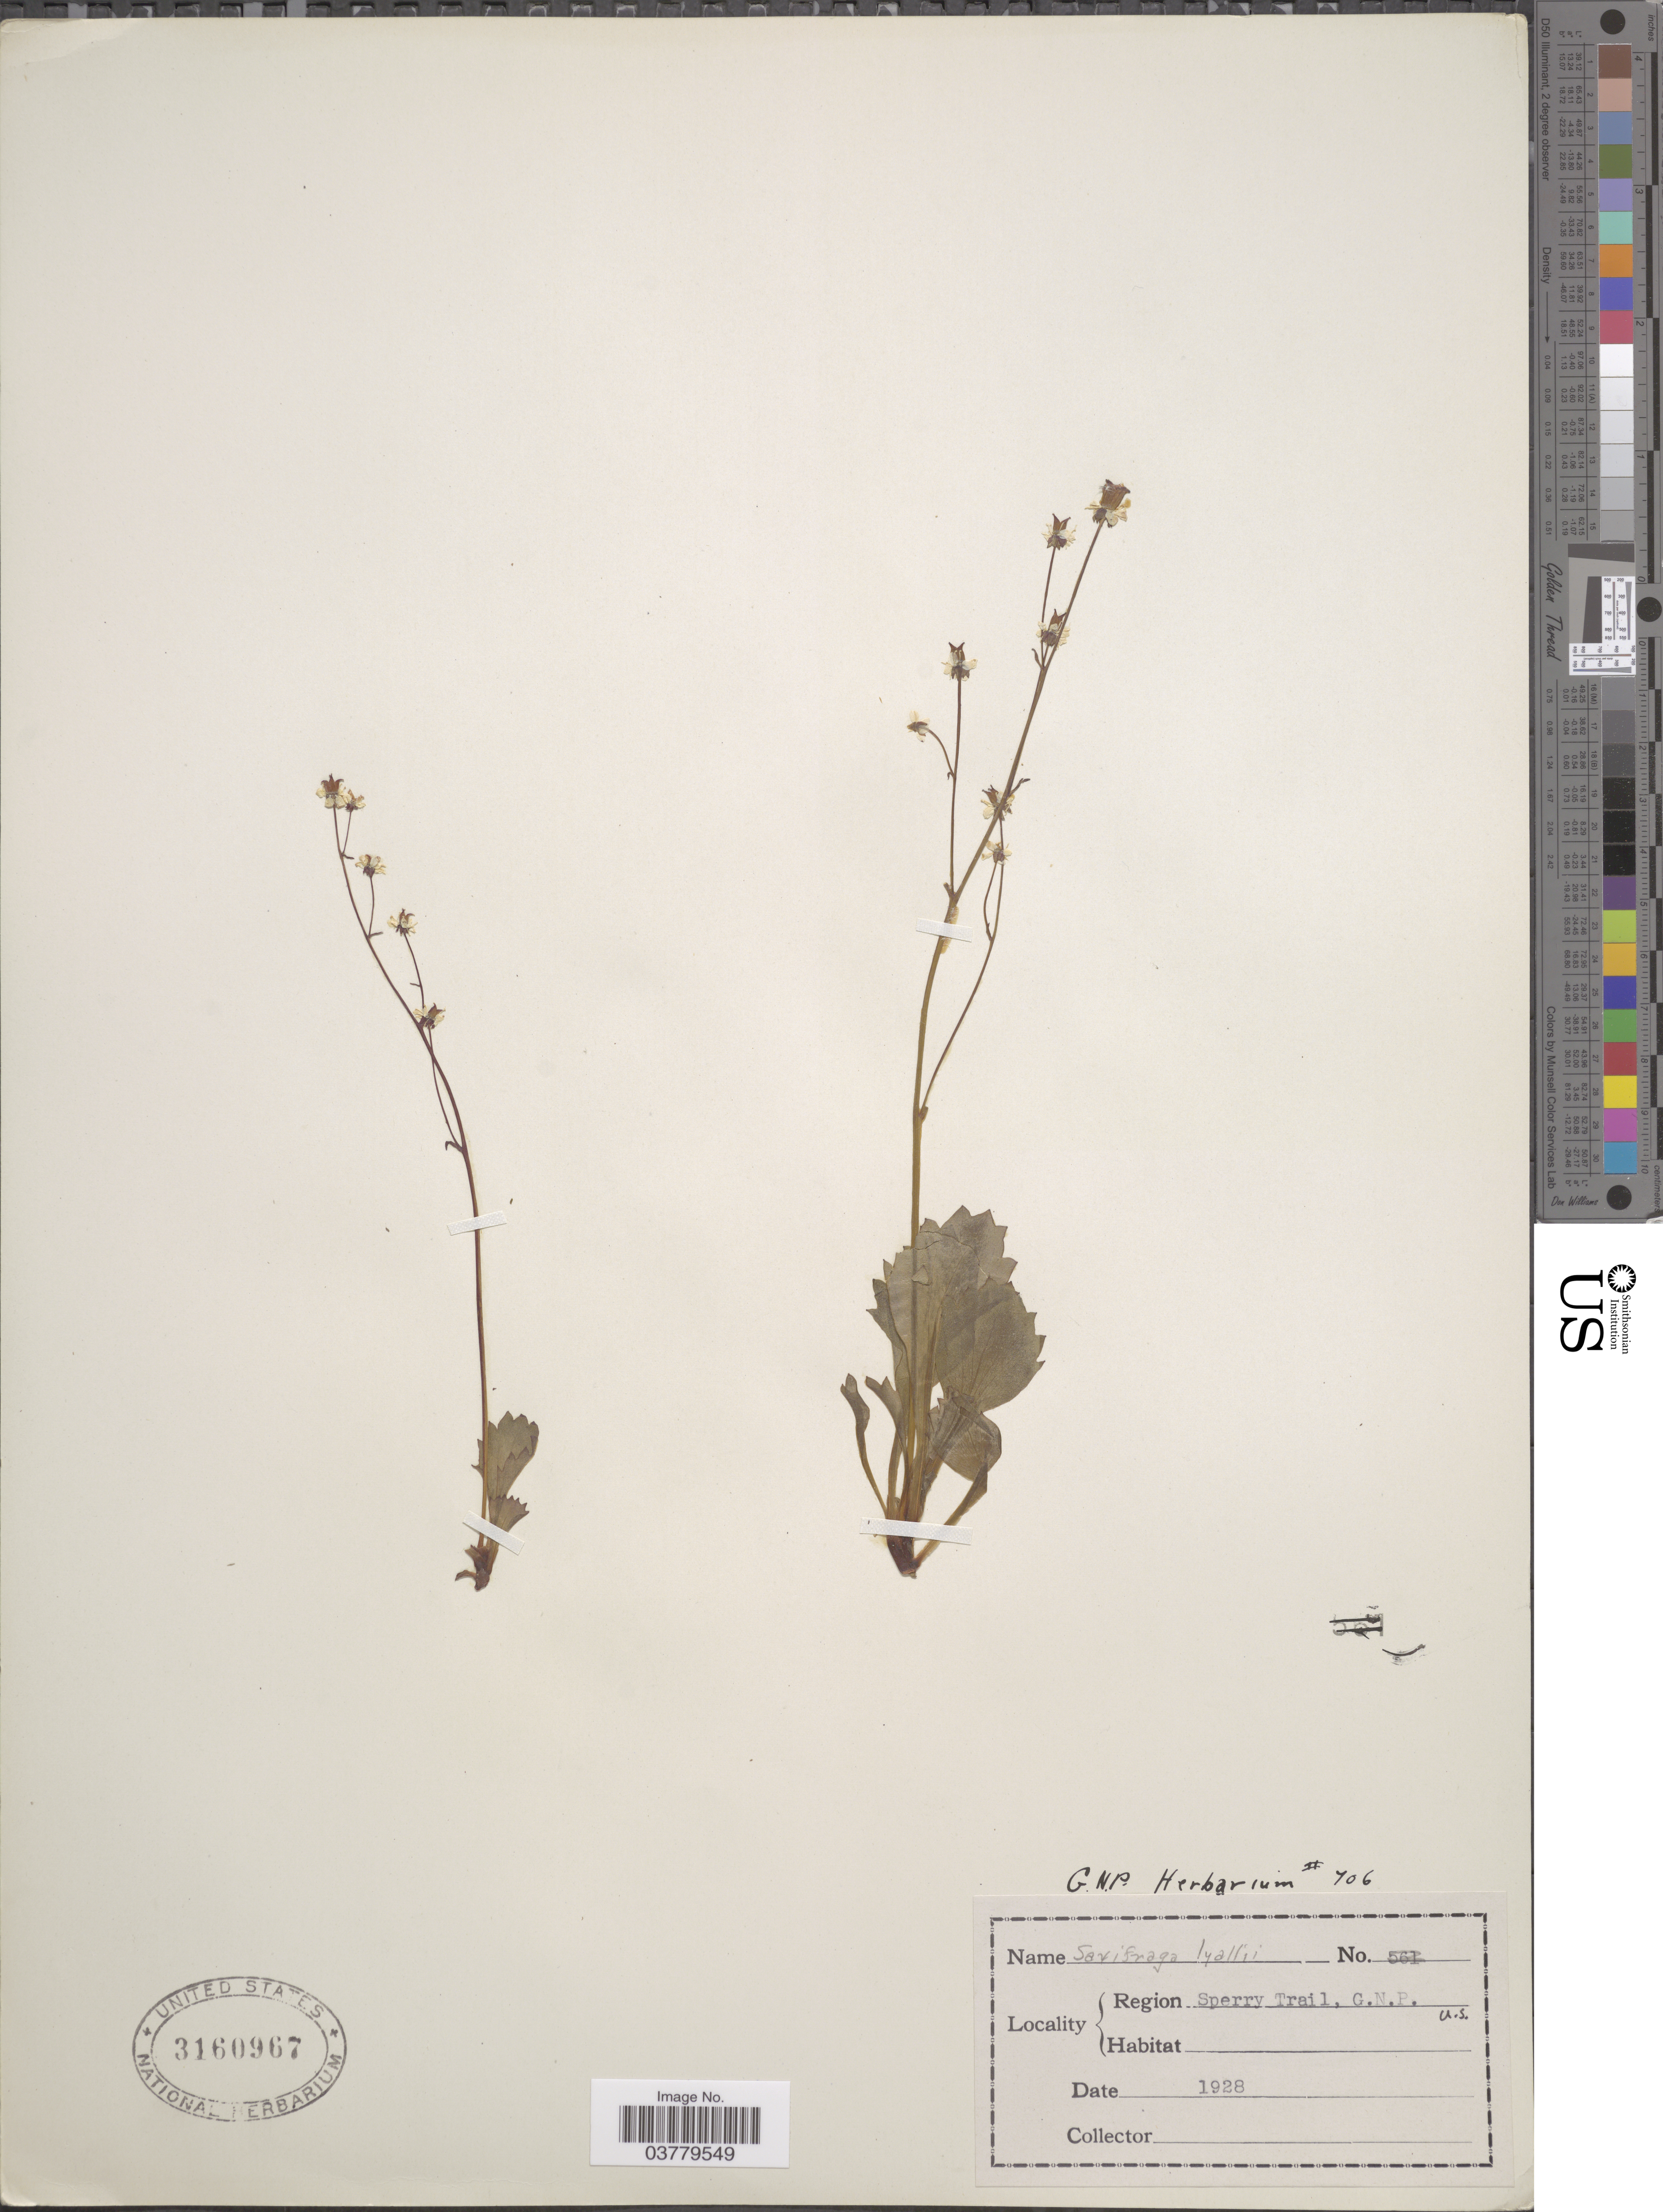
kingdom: Plantae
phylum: Tracheophyta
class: Magnoliopsida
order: Saxifragales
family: Saxifragaceae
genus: Micranthes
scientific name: Micranthes lyalii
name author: (Engl.) Small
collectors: ex herb. G. N. P.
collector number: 706?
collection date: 1928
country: United States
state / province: Montana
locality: Region Sperry Trail, G.N.P.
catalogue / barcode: US 3160967